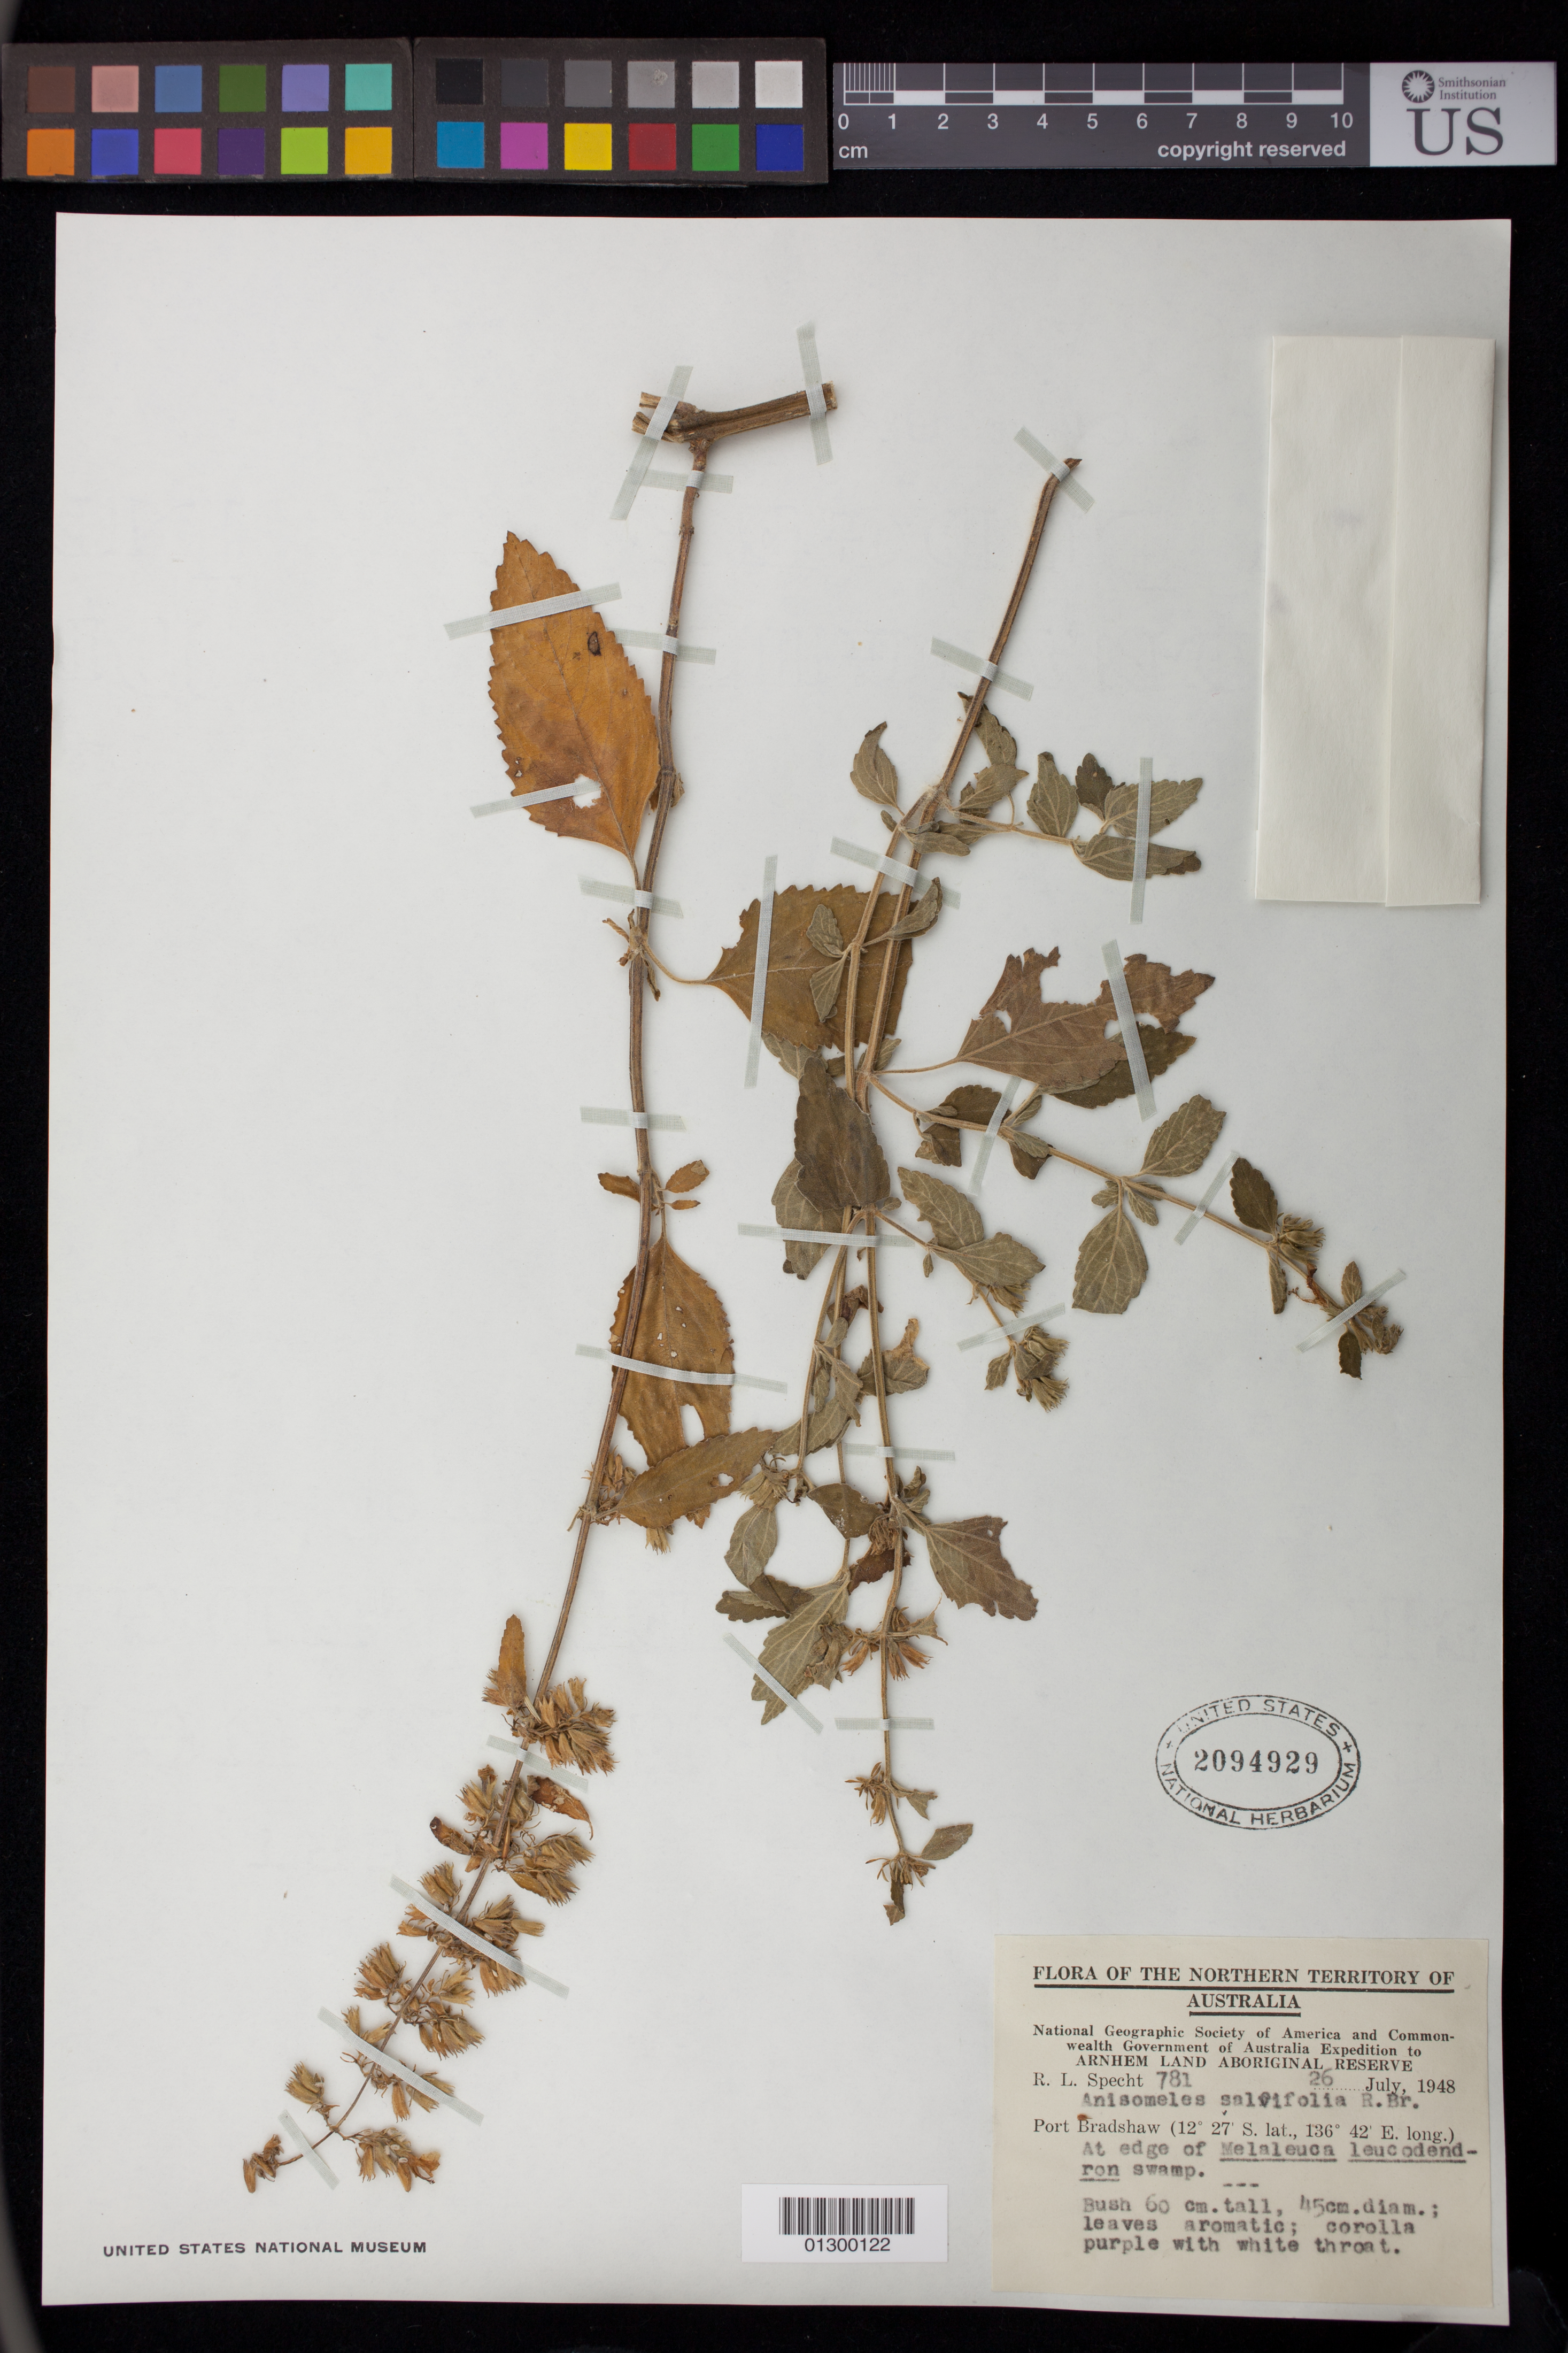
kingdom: Plantae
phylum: Tracheophyta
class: Magnoliopsida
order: Lamiales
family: Lamiaceae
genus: Anisomeles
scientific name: Anisomeles salviifolia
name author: R. Br.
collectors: R. L. Specht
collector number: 781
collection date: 1948-07-26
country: Australia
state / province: Northern Territory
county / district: East Arnhem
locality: Port Bradshaw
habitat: At edge of Melaleuca leucodendron swamp.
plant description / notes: Bush 60 cm. tall; 45 cm. diam.; leaves aromatic; corolla purple with white throat.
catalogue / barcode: US 2094929